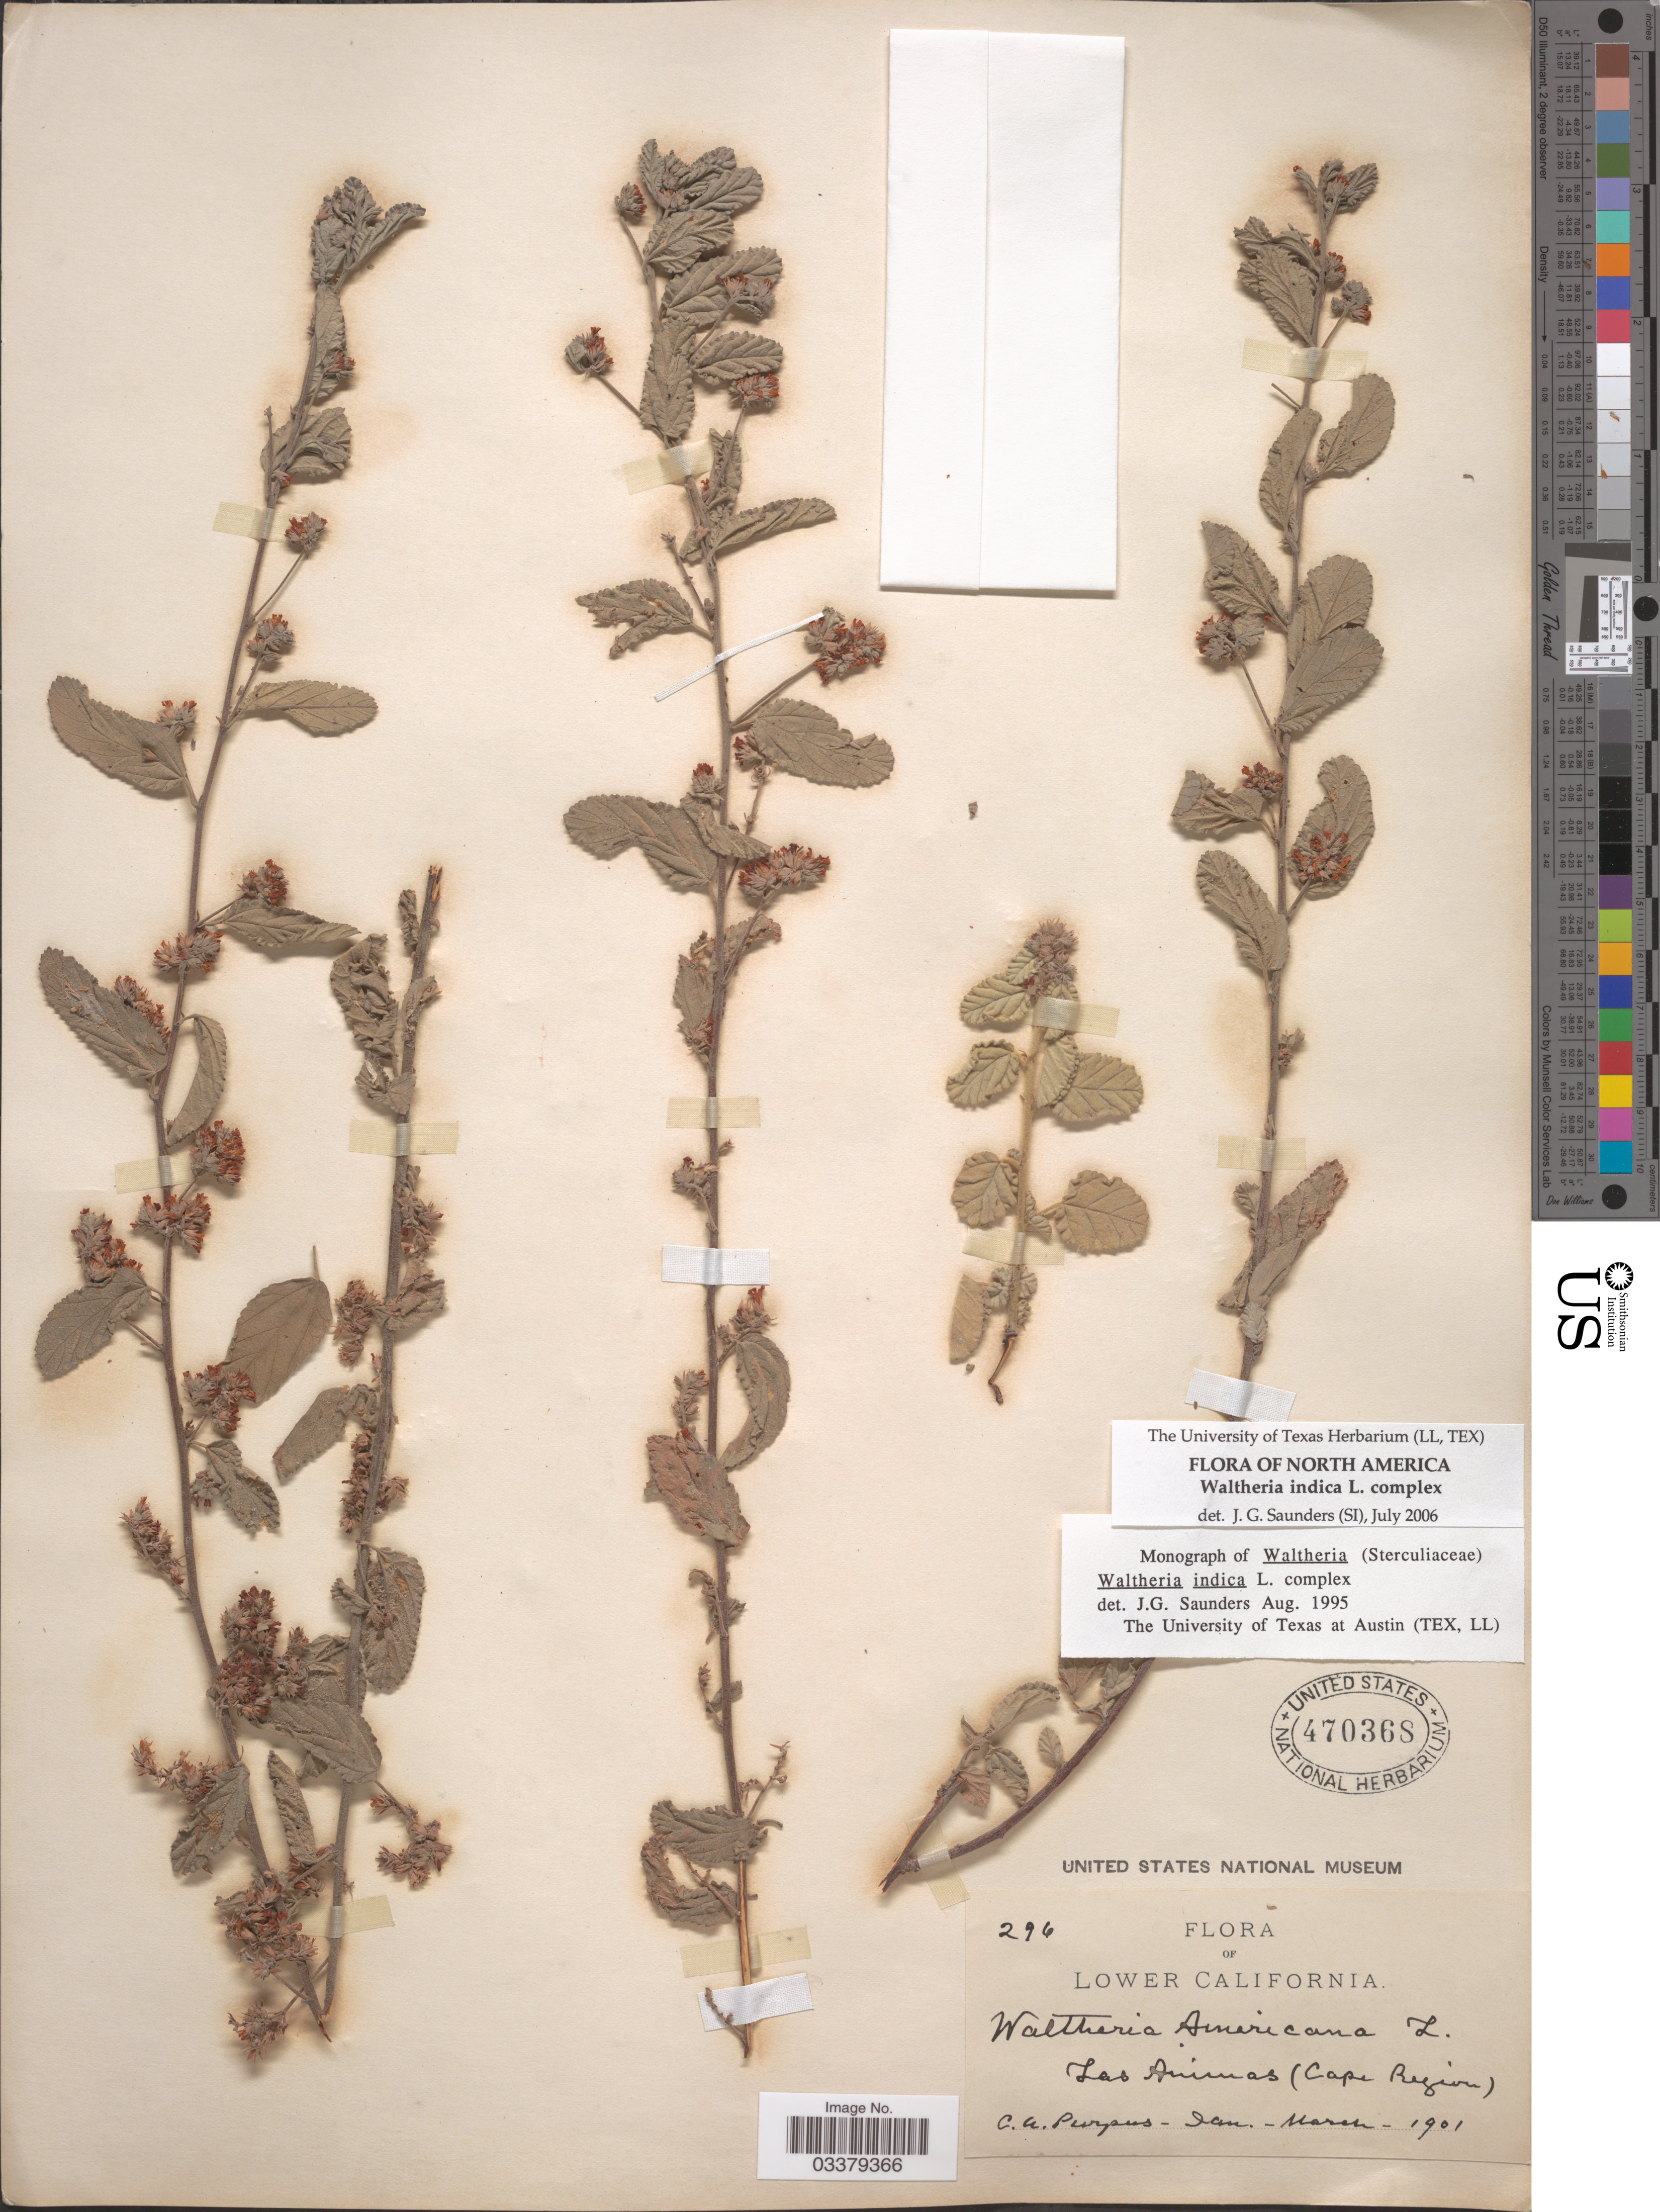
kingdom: Plantae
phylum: Tracheophyta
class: Magnoliopsida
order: Malvales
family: Malvaceae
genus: Waltheria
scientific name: Waltheria indica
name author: L.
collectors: C. A. Purpus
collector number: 296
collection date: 1901-01/1901-03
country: Mexico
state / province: Baja California Sur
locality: Lower California. Las Animas (Cape Region).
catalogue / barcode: US 470368